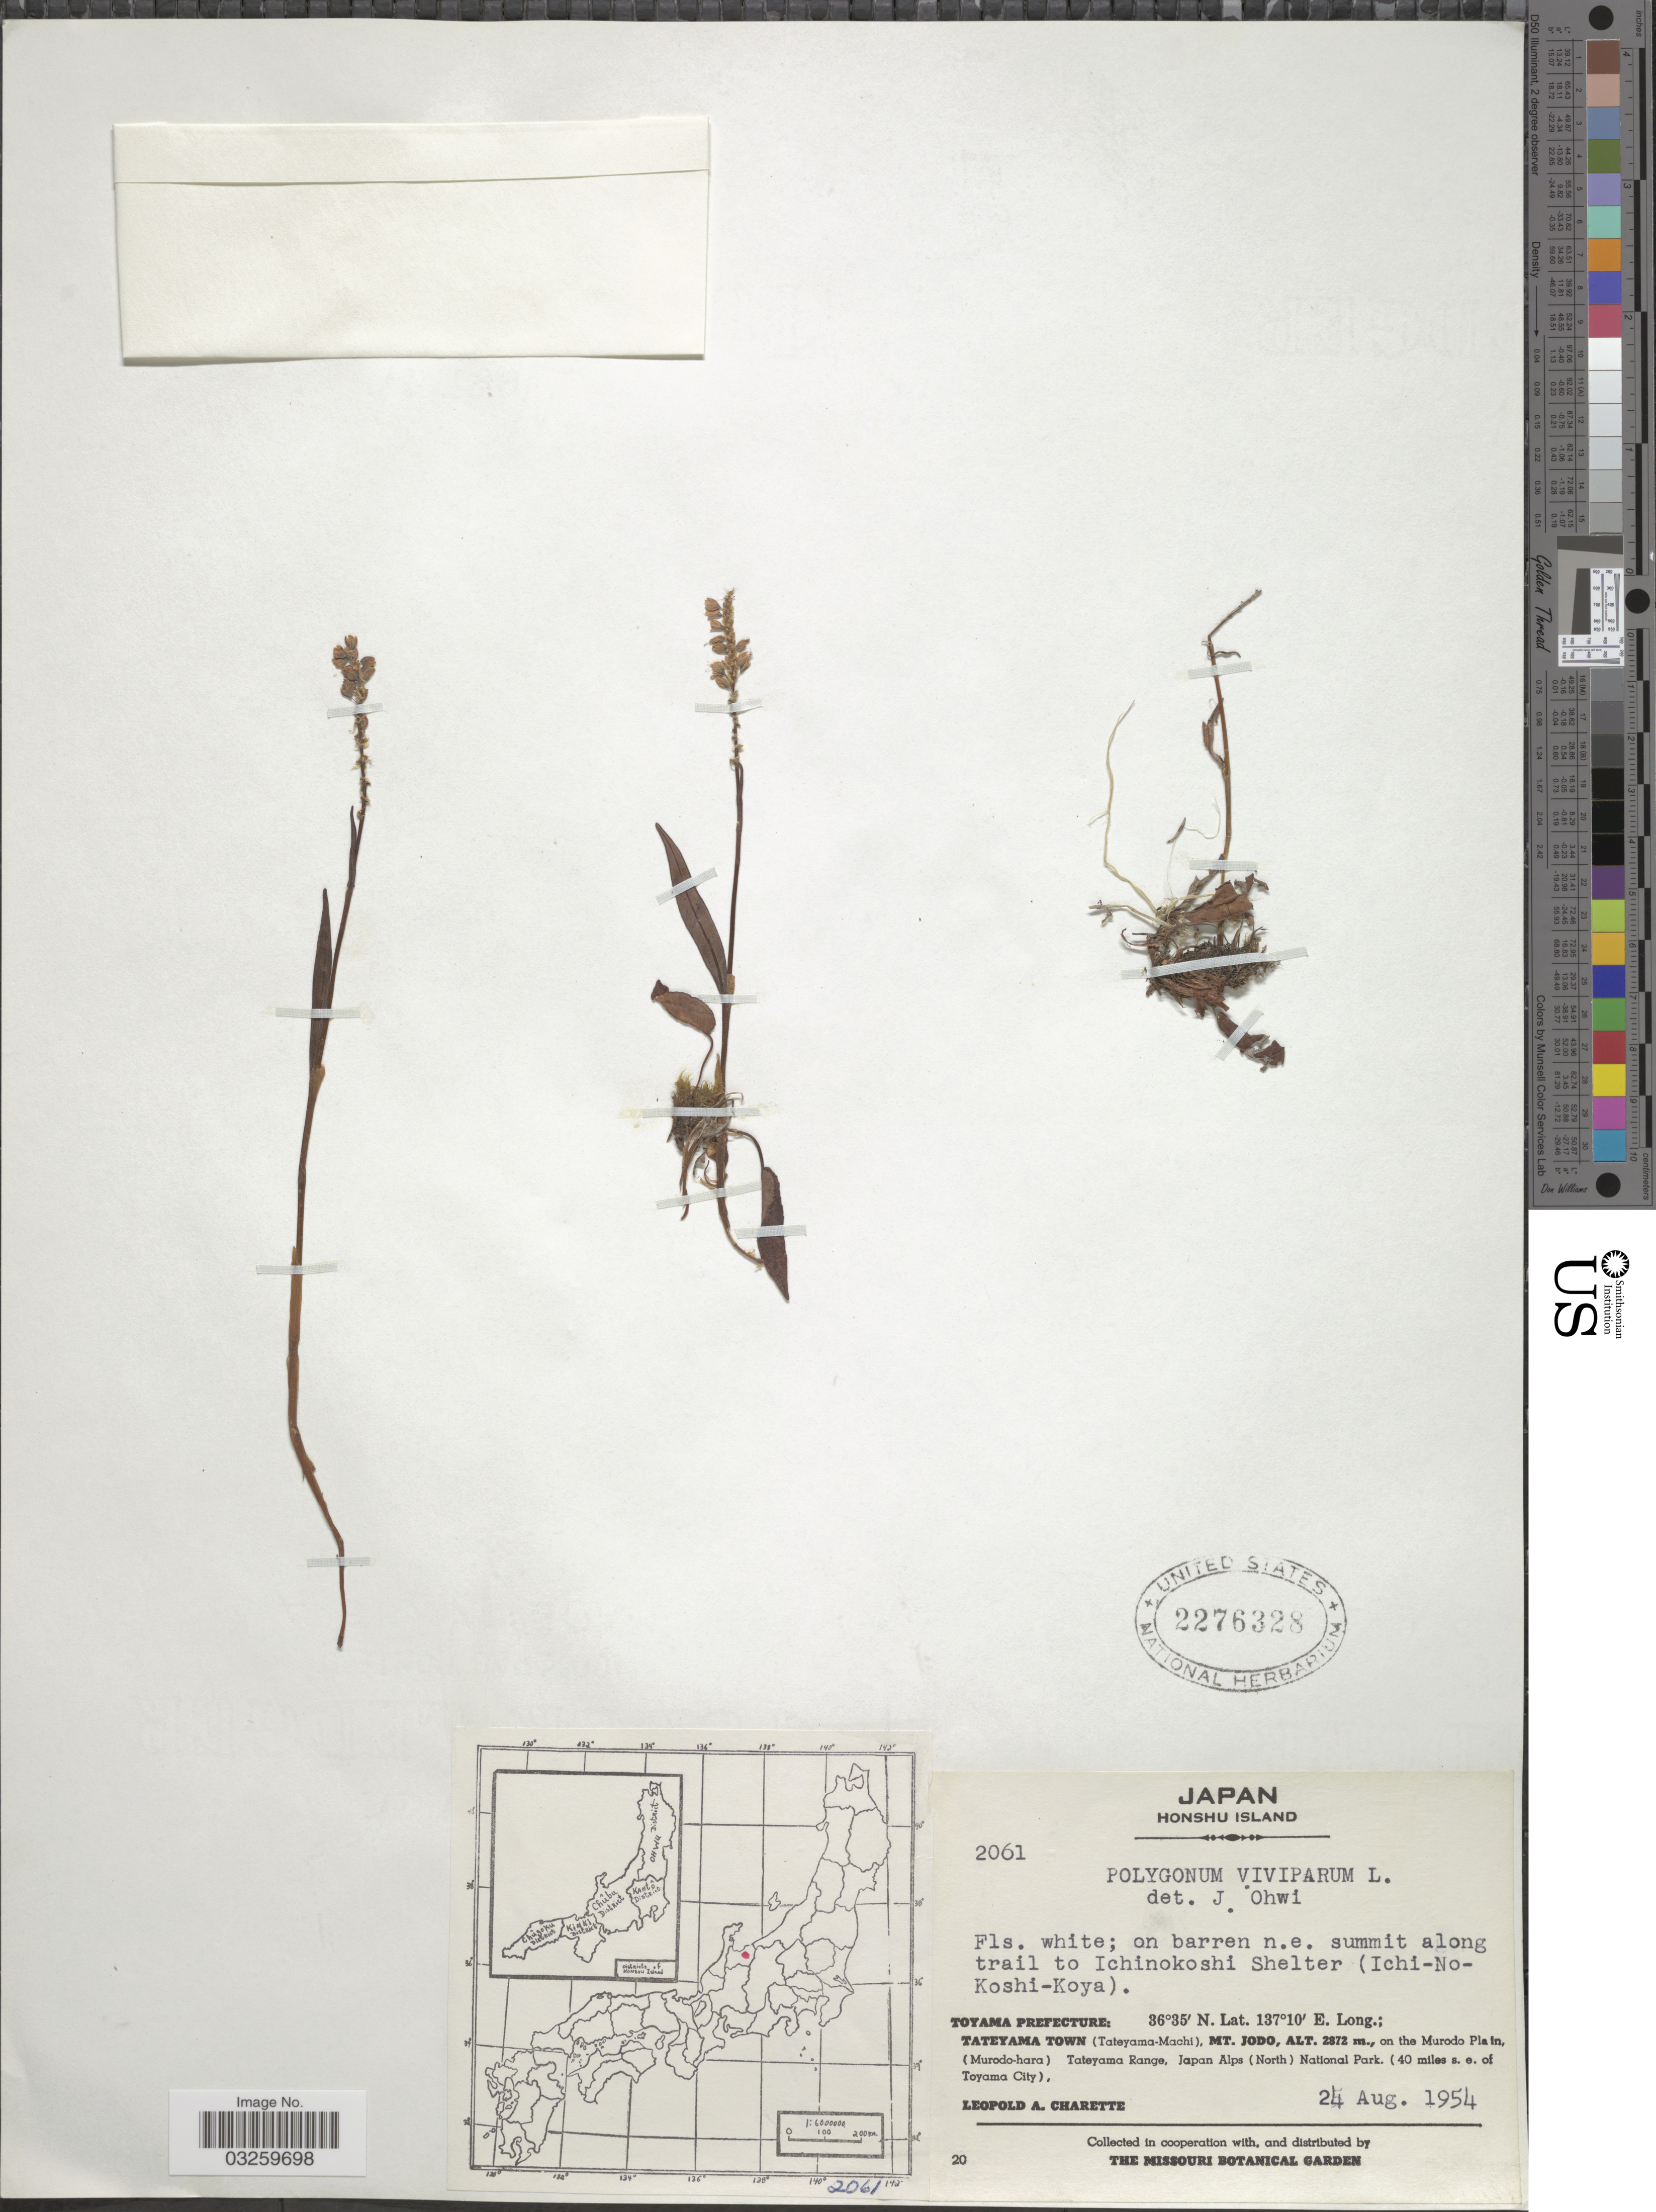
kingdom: Plantae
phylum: Tracheophyta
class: Magnoliopsida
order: Caryophyllales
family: Polygonaceae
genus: Bistorta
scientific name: Bistorta vivipara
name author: (L.) Delarbre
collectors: L. A. Charette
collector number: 2061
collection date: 1954-08-24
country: Japan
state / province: Toyama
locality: Honshu Island. On barren n.e. summit along trail to Ichinokoshi Shelter (Ichi-No-Koshi-Koya). Toyama Prefecture: Tateyama Town (Tateyama-Machi), Mt. Jodo, on the Murodo Plain, (Murodo-hara) Tateyama Range, Japan Alps (North) National Park. (40 miles s.e. of Toyama City).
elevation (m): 2872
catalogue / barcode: US 2276328